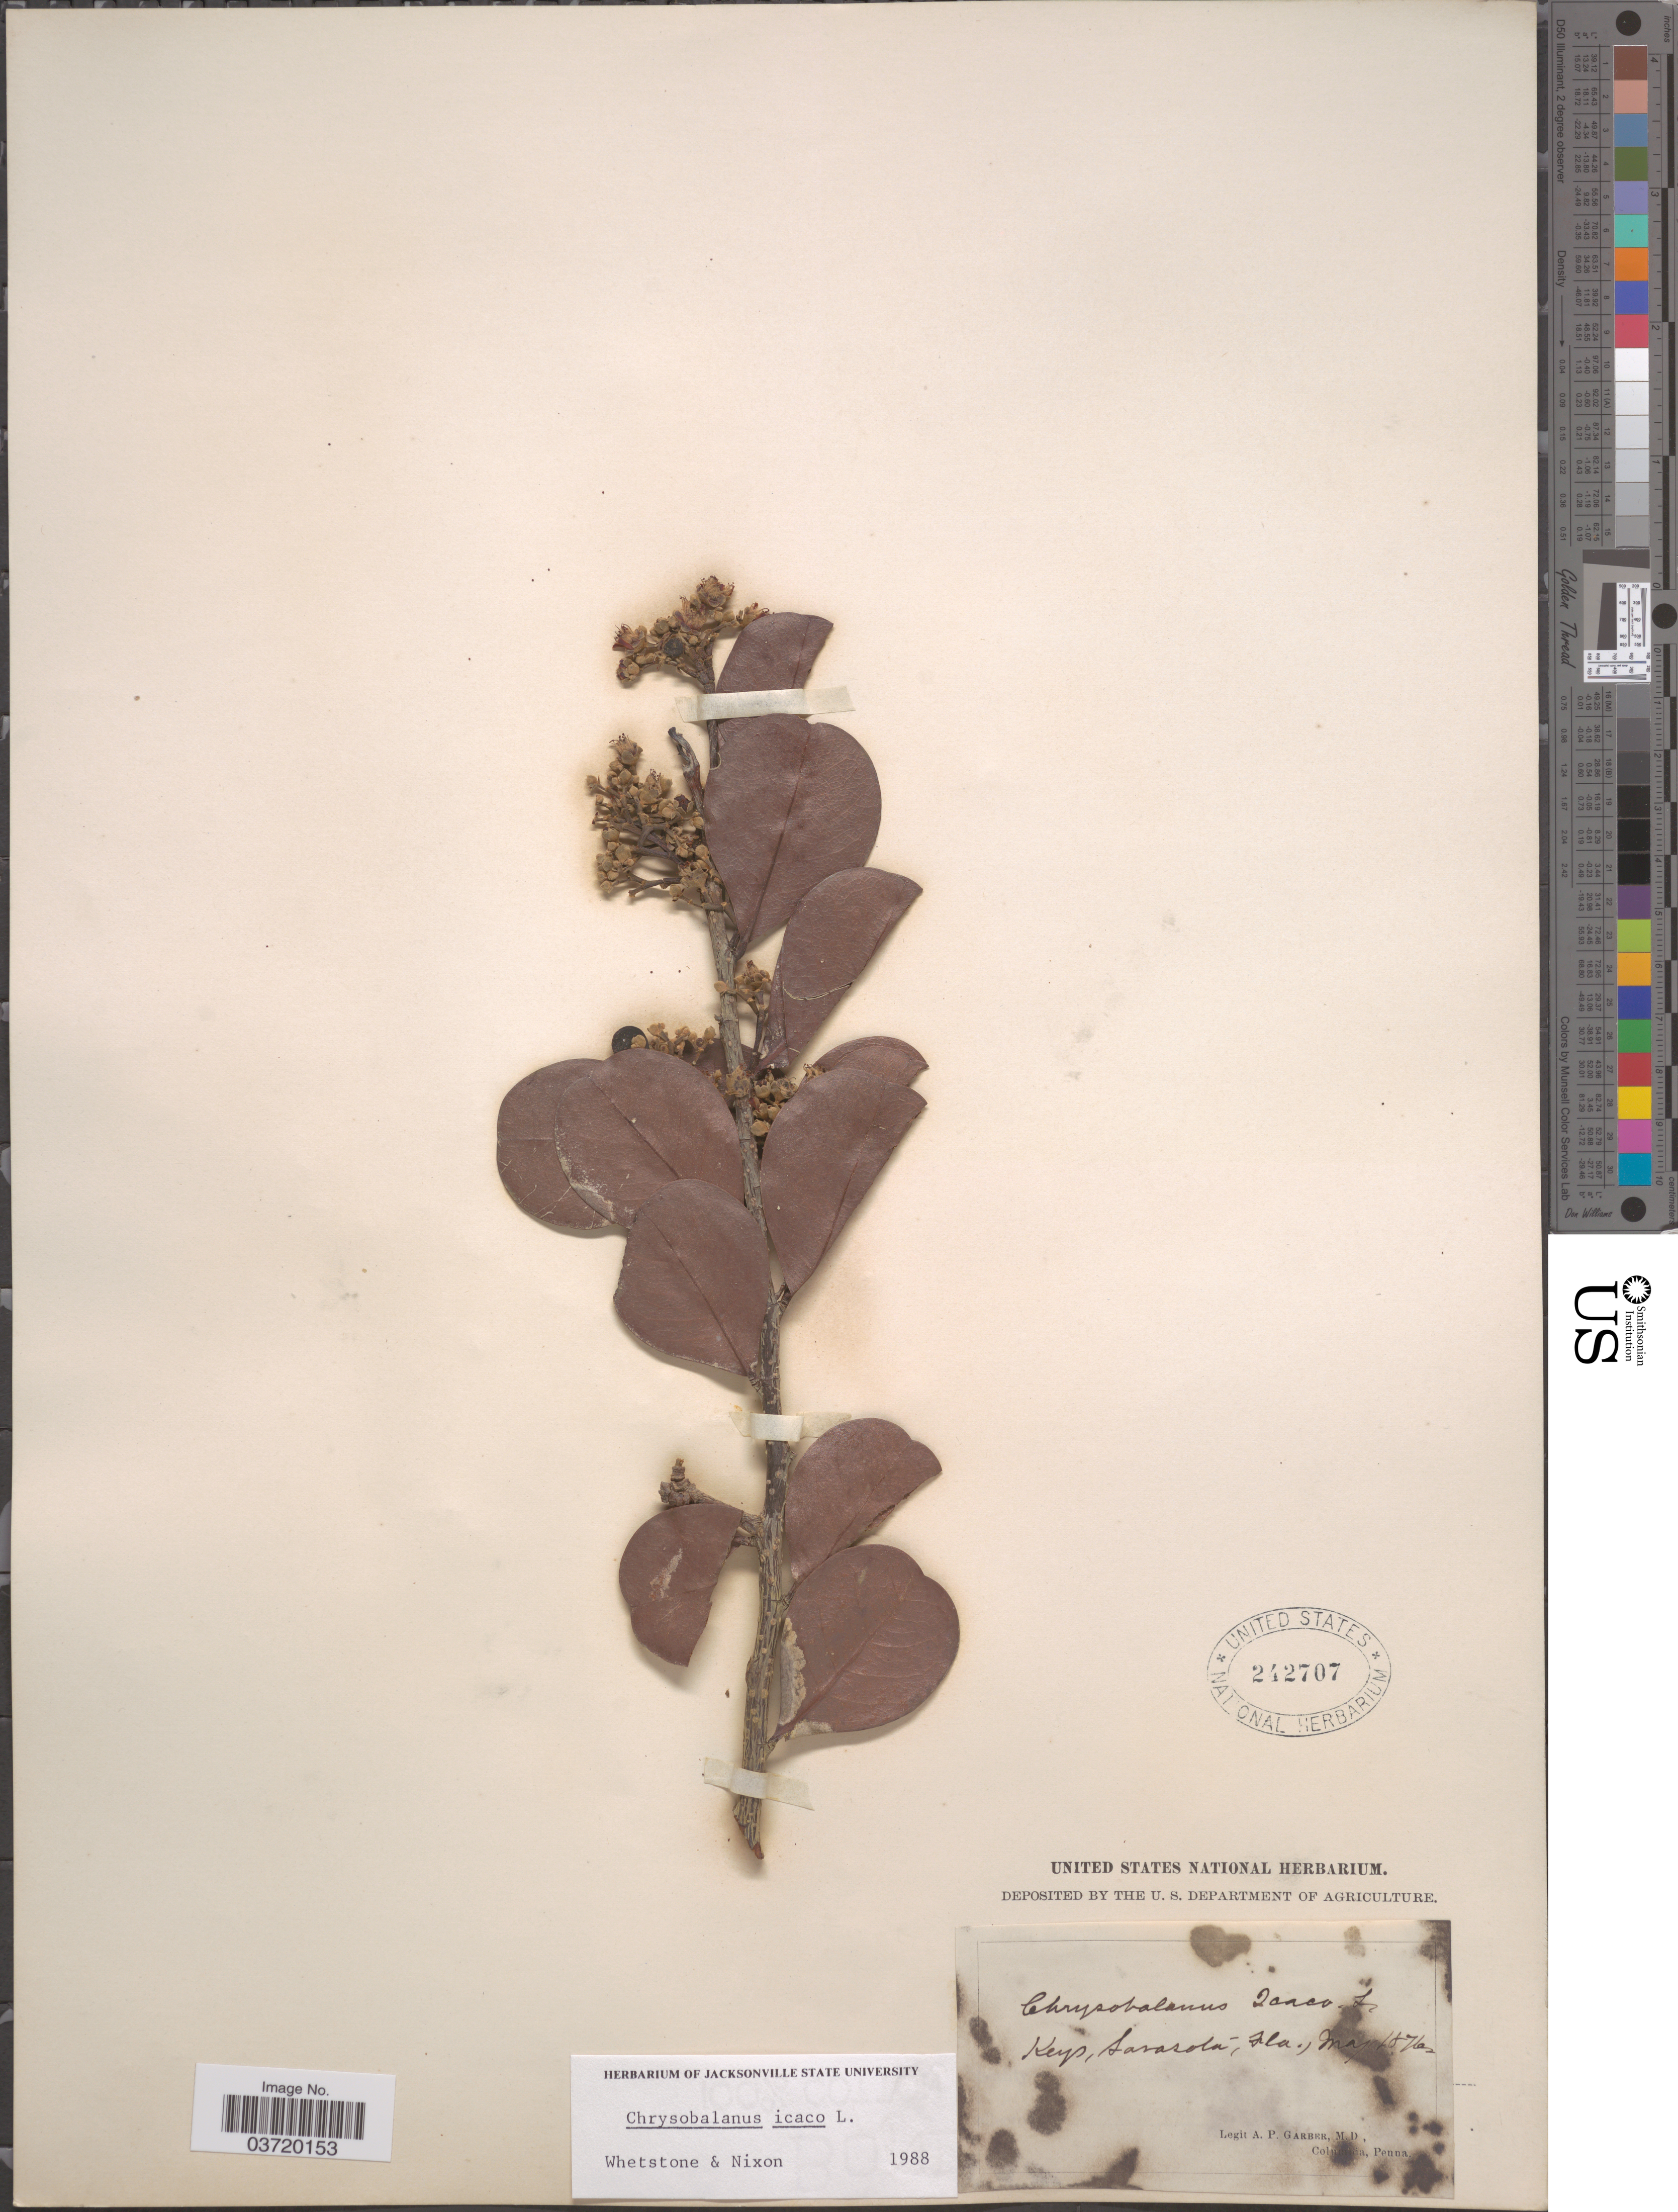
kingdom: Plantae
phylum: Tracheophyta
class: Magnoliopsida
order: Malpighiales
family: Chrysobalanaceae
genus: Chrysobalanus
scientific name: Chrysobalanus icaco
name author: L.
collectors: A. P. Garber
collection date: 1876-05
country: United States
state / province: Florida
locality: Keys, Sarasota.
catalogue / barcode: US 242707